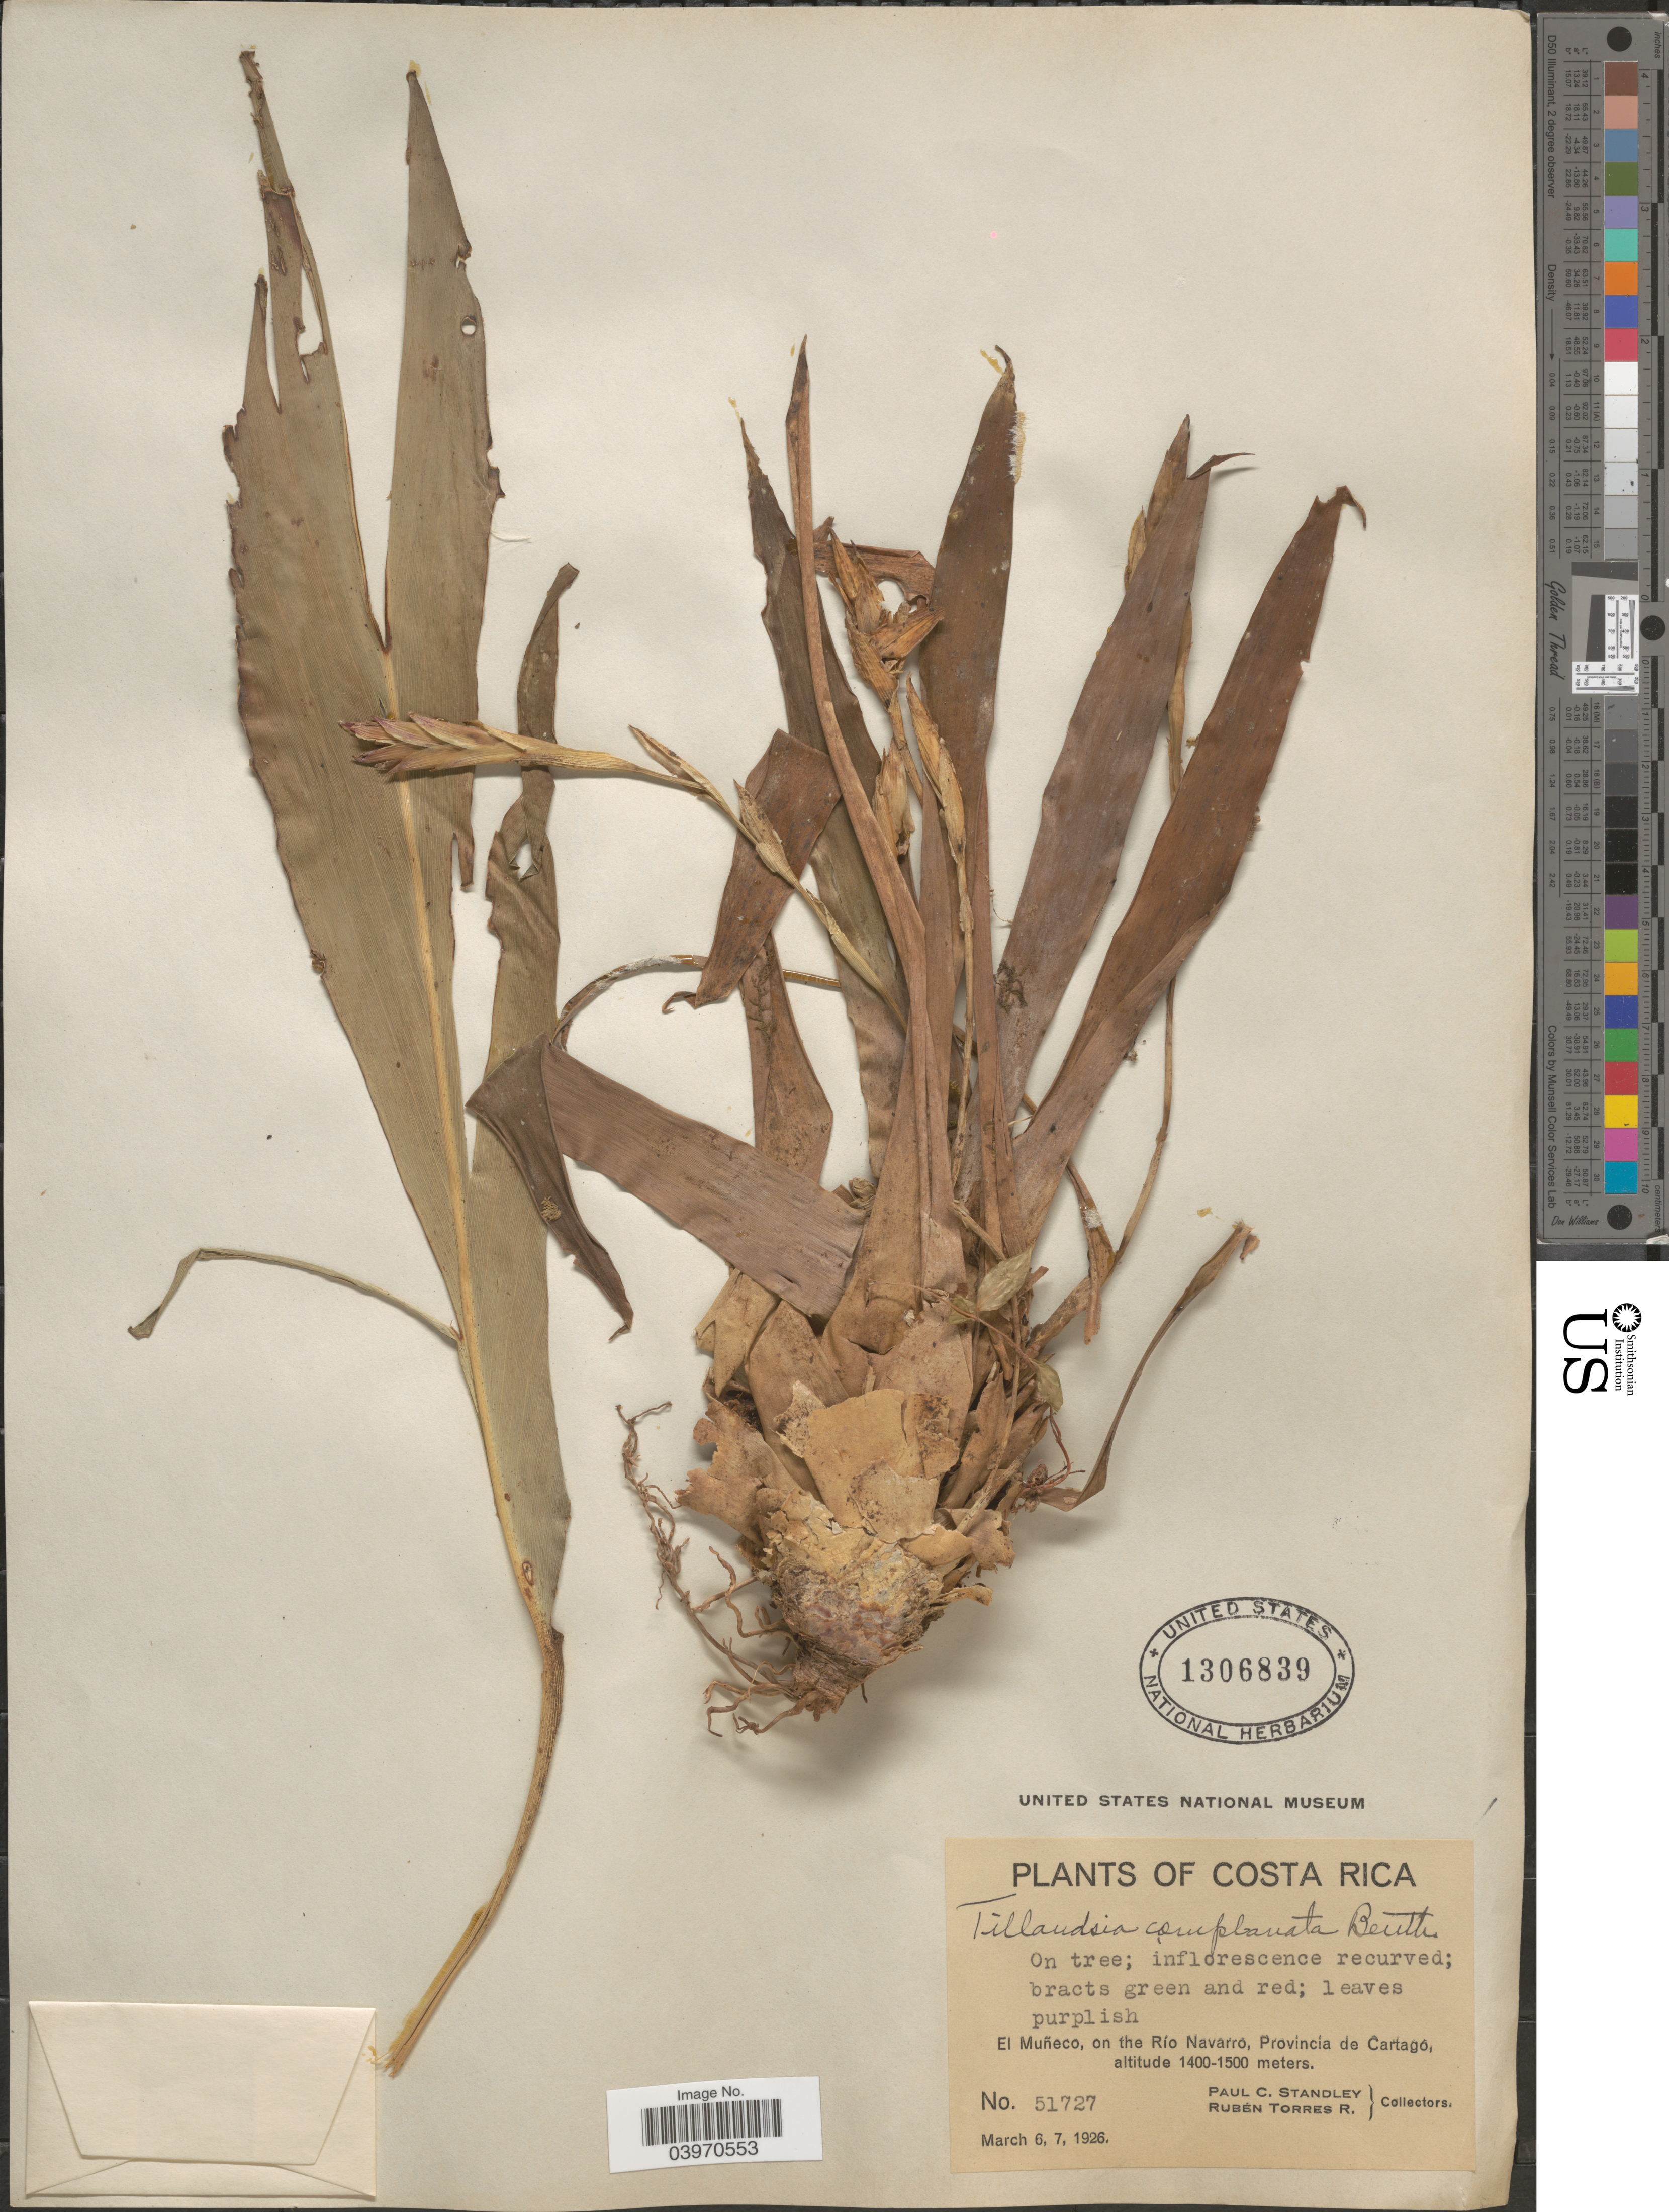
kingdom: Plantae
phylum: Tracheophyta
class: Liliopsida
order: Poales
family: Bromeliaceae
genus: Tillandsia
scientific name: Tillandsia complanata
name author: Benth.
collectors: P. C. Standley & R. Torres Rojas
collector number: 51727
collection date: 1926-03-06/1926-03-07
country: Costa Rica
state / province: Cartago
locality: El Muñeco, on the Río Navarro.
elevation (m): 1400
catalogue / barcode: US 1306839